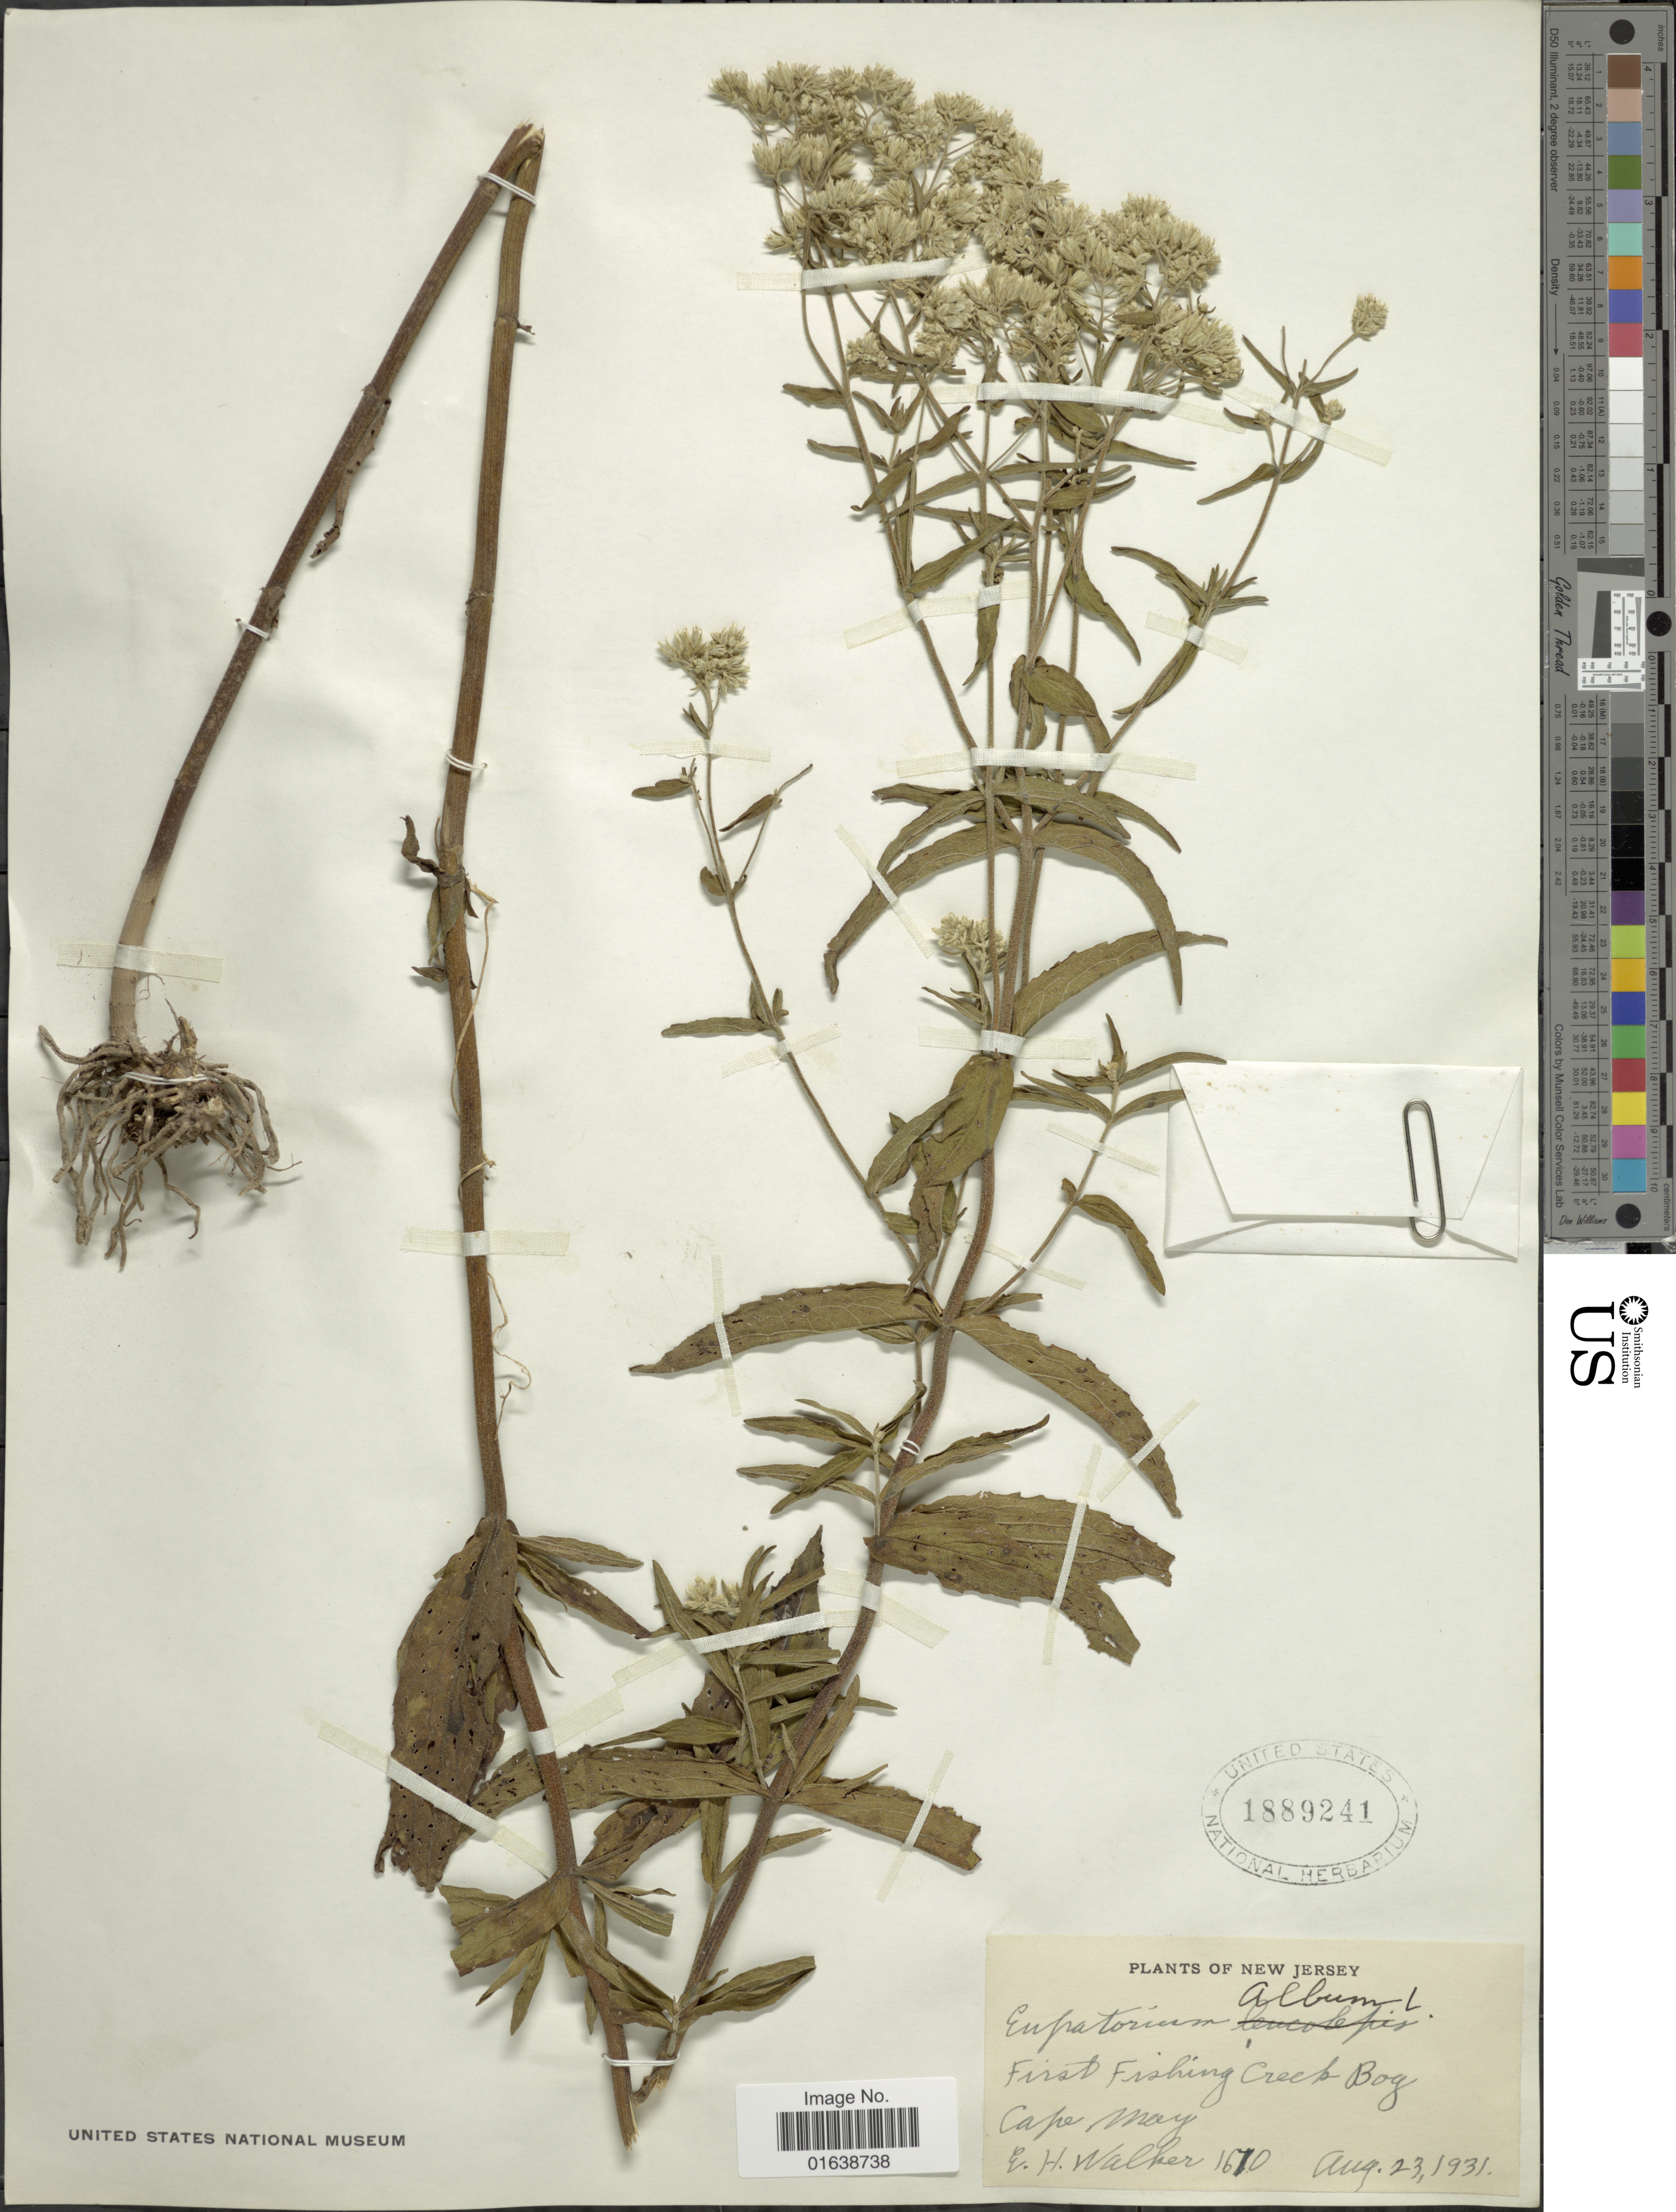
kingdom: Plantae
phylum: Tracheophyta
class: Magnoliopsida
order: Asterales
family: Asteraceae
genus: Eupatorium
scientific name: Eupatorium album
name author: L.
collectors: E. H. Walker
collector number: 1670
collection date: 1931-08-23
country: United States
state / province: New Jersey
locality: New Jersey. First Fishing Creek Bog. Cape May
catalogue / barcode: US 1889241